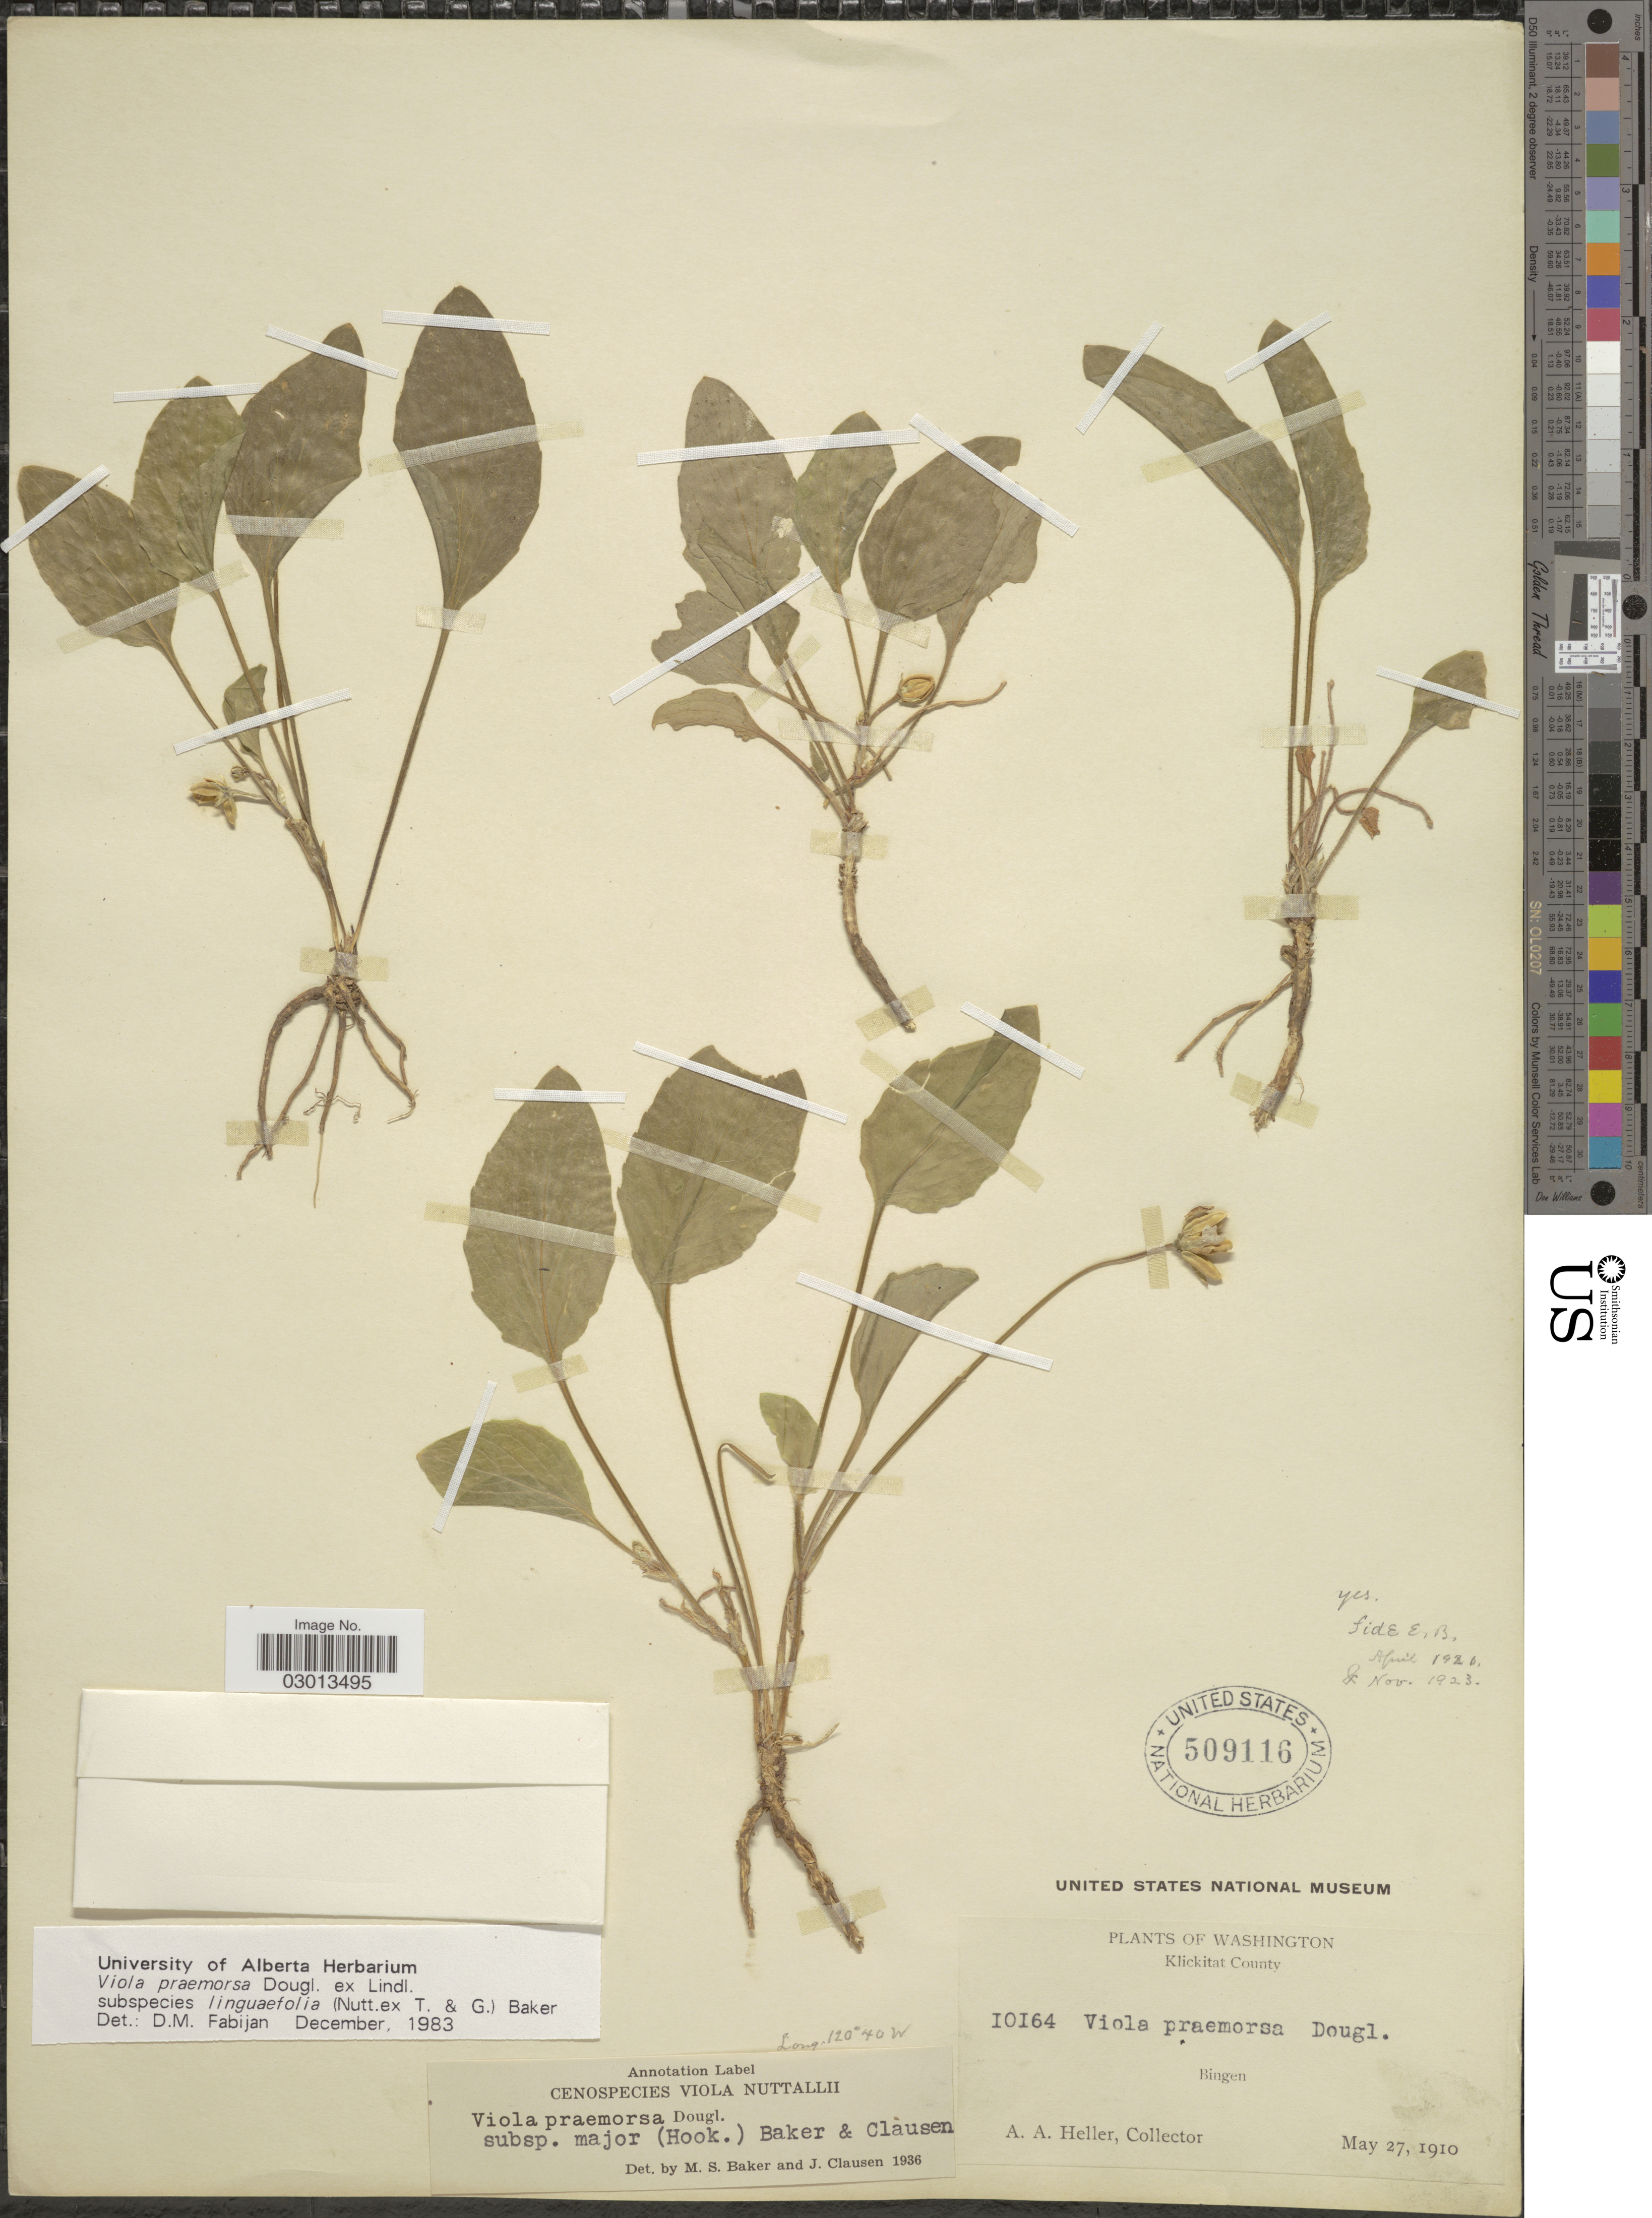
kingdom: Plantae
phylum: Tracheophyta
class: Magnoliopsida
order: Malpighiales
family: Violaceae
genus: Viola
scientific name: Viola praemorsa subsp. linguifolia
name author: (Nutt.) M.S. Baker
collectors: A. A. Heller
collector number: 10164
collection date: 1910-05-27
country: United States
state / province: Washington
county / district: Klickitat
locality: Klickitat County. Bingen.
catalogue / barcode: US 509116